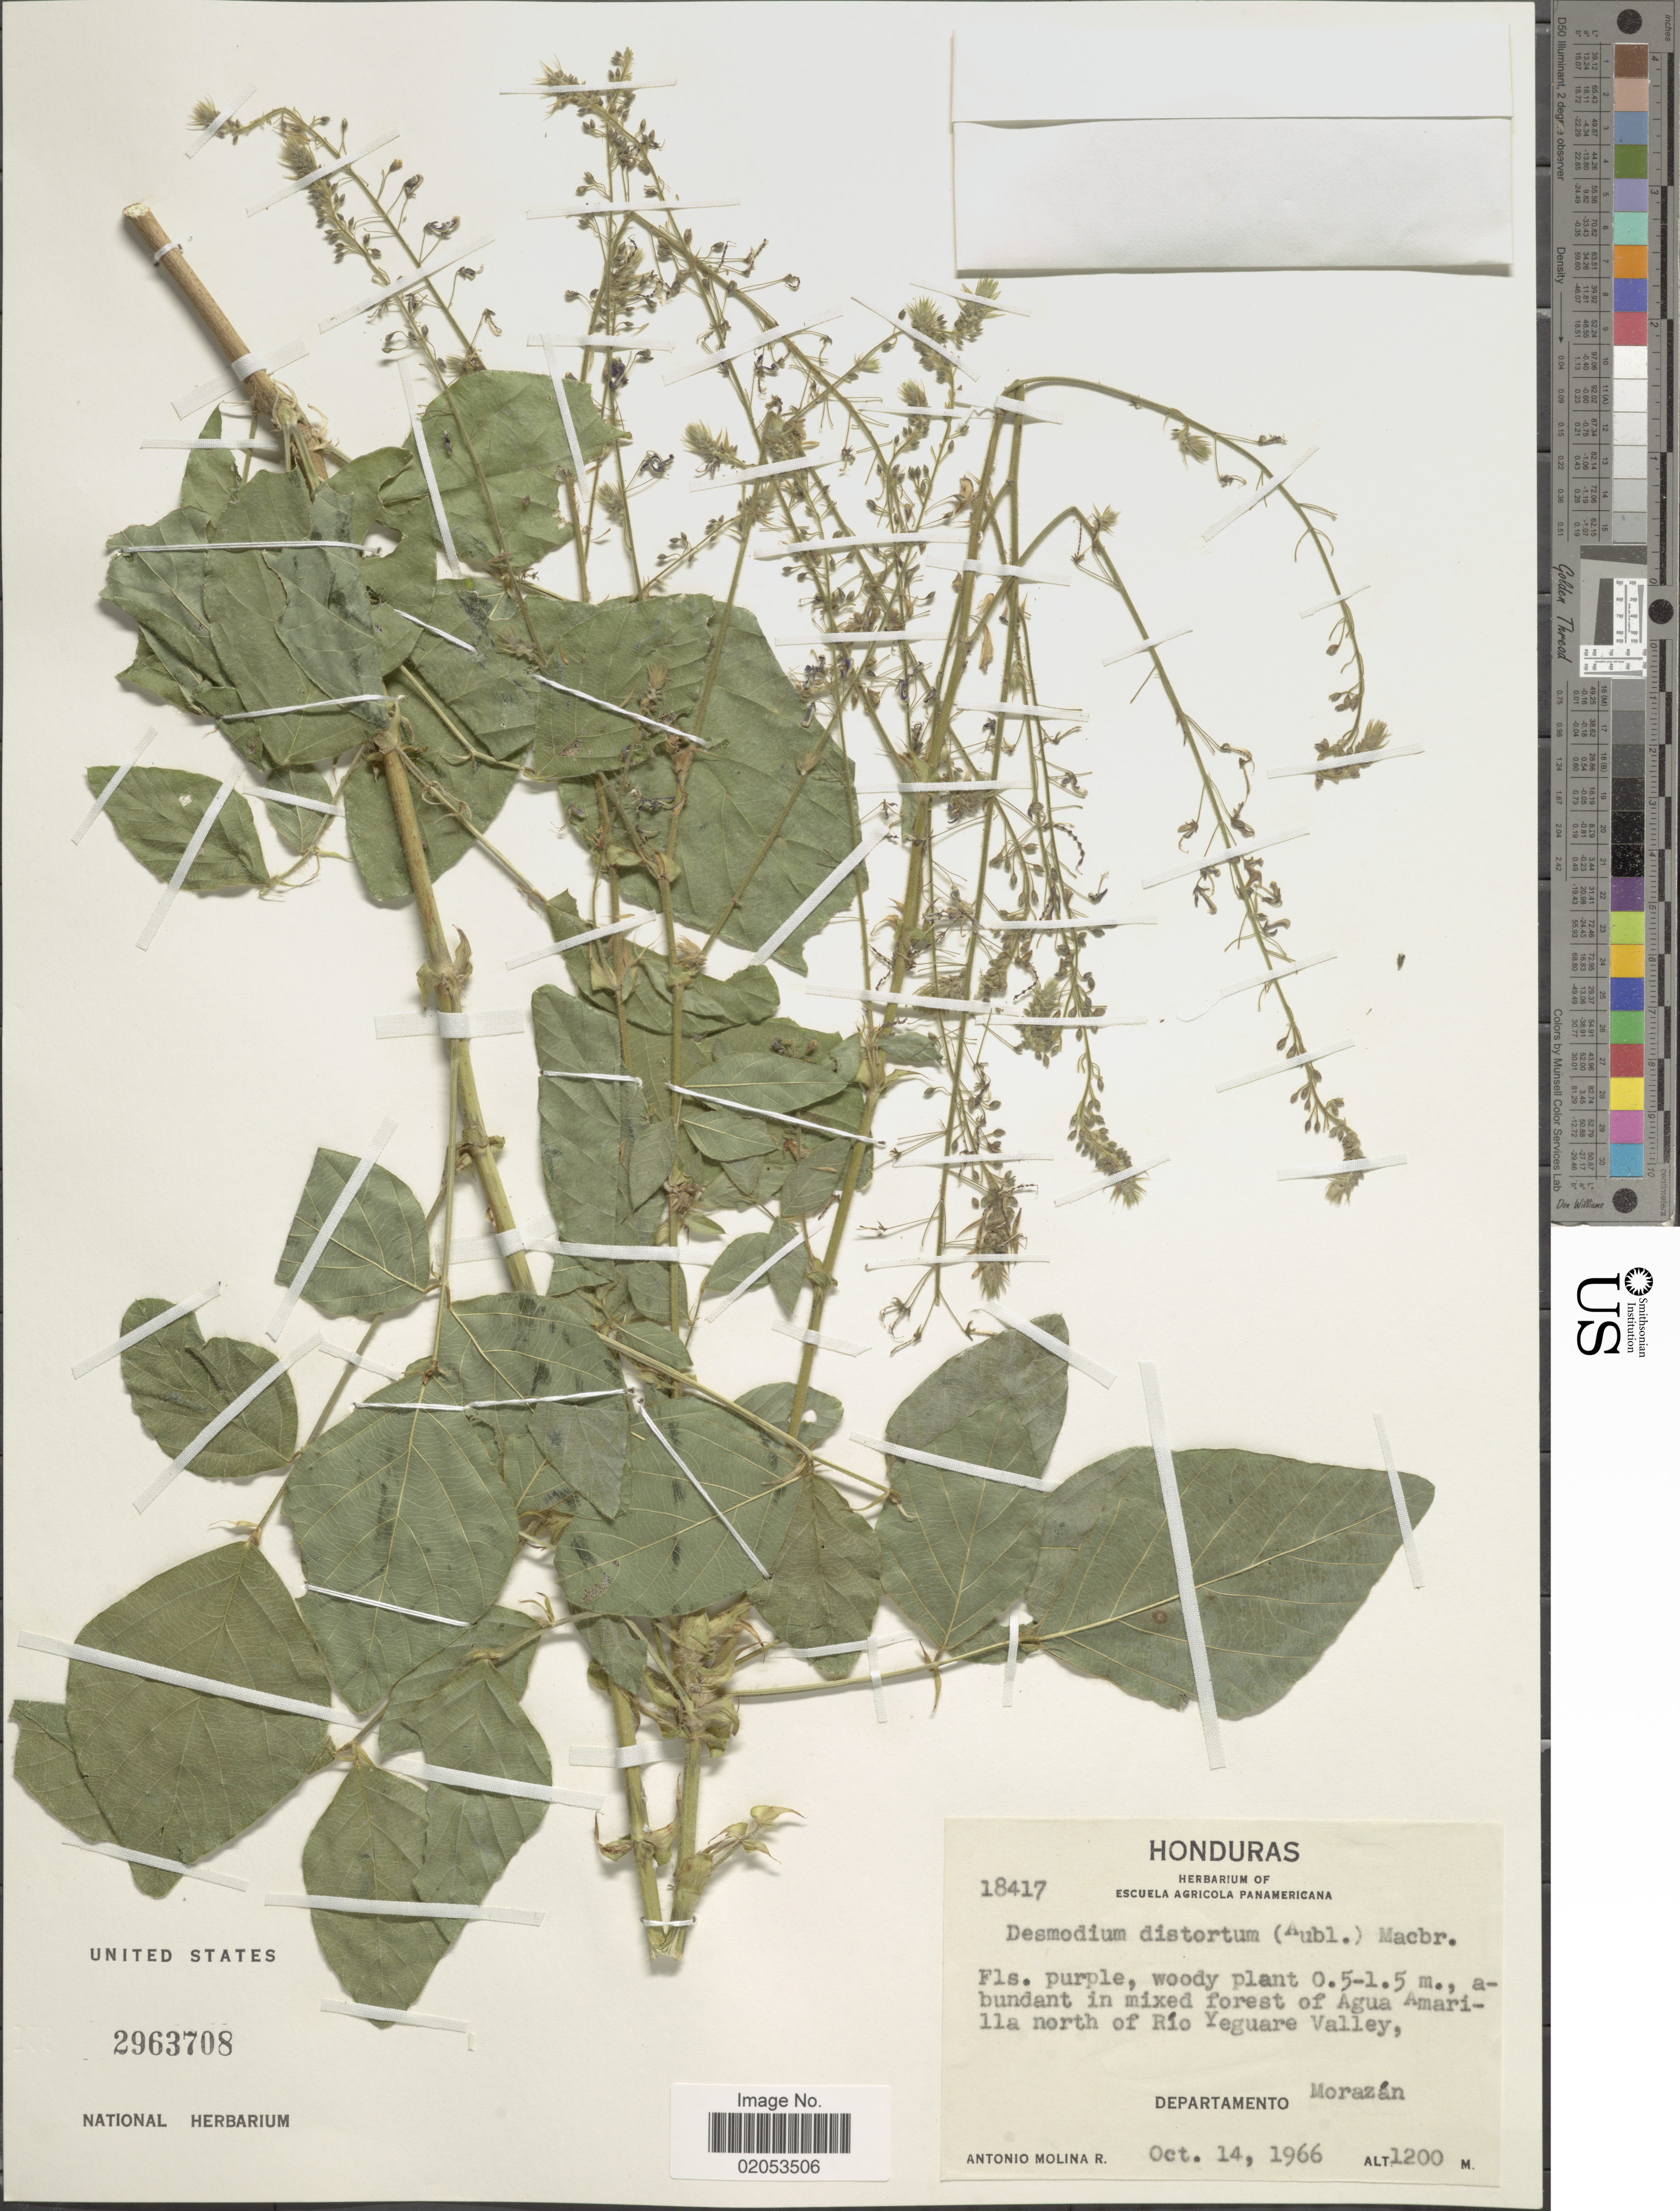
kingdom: Plantae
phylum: Tracheophyta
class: Magnoliopsida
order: Fabales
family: Fabaceae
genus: Desmodium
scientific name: Desmodium distortum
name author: (Aubl.) J.F. Macbr.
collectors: A. Molina R.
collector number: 18417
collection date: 1966-10-14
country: Honduras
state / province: Fco. Morazán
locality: Abundant in mixed forest of Agua Amarilla north of Río Yeguare valley, Department Morazán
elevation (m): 1200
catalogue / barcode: US 2963708